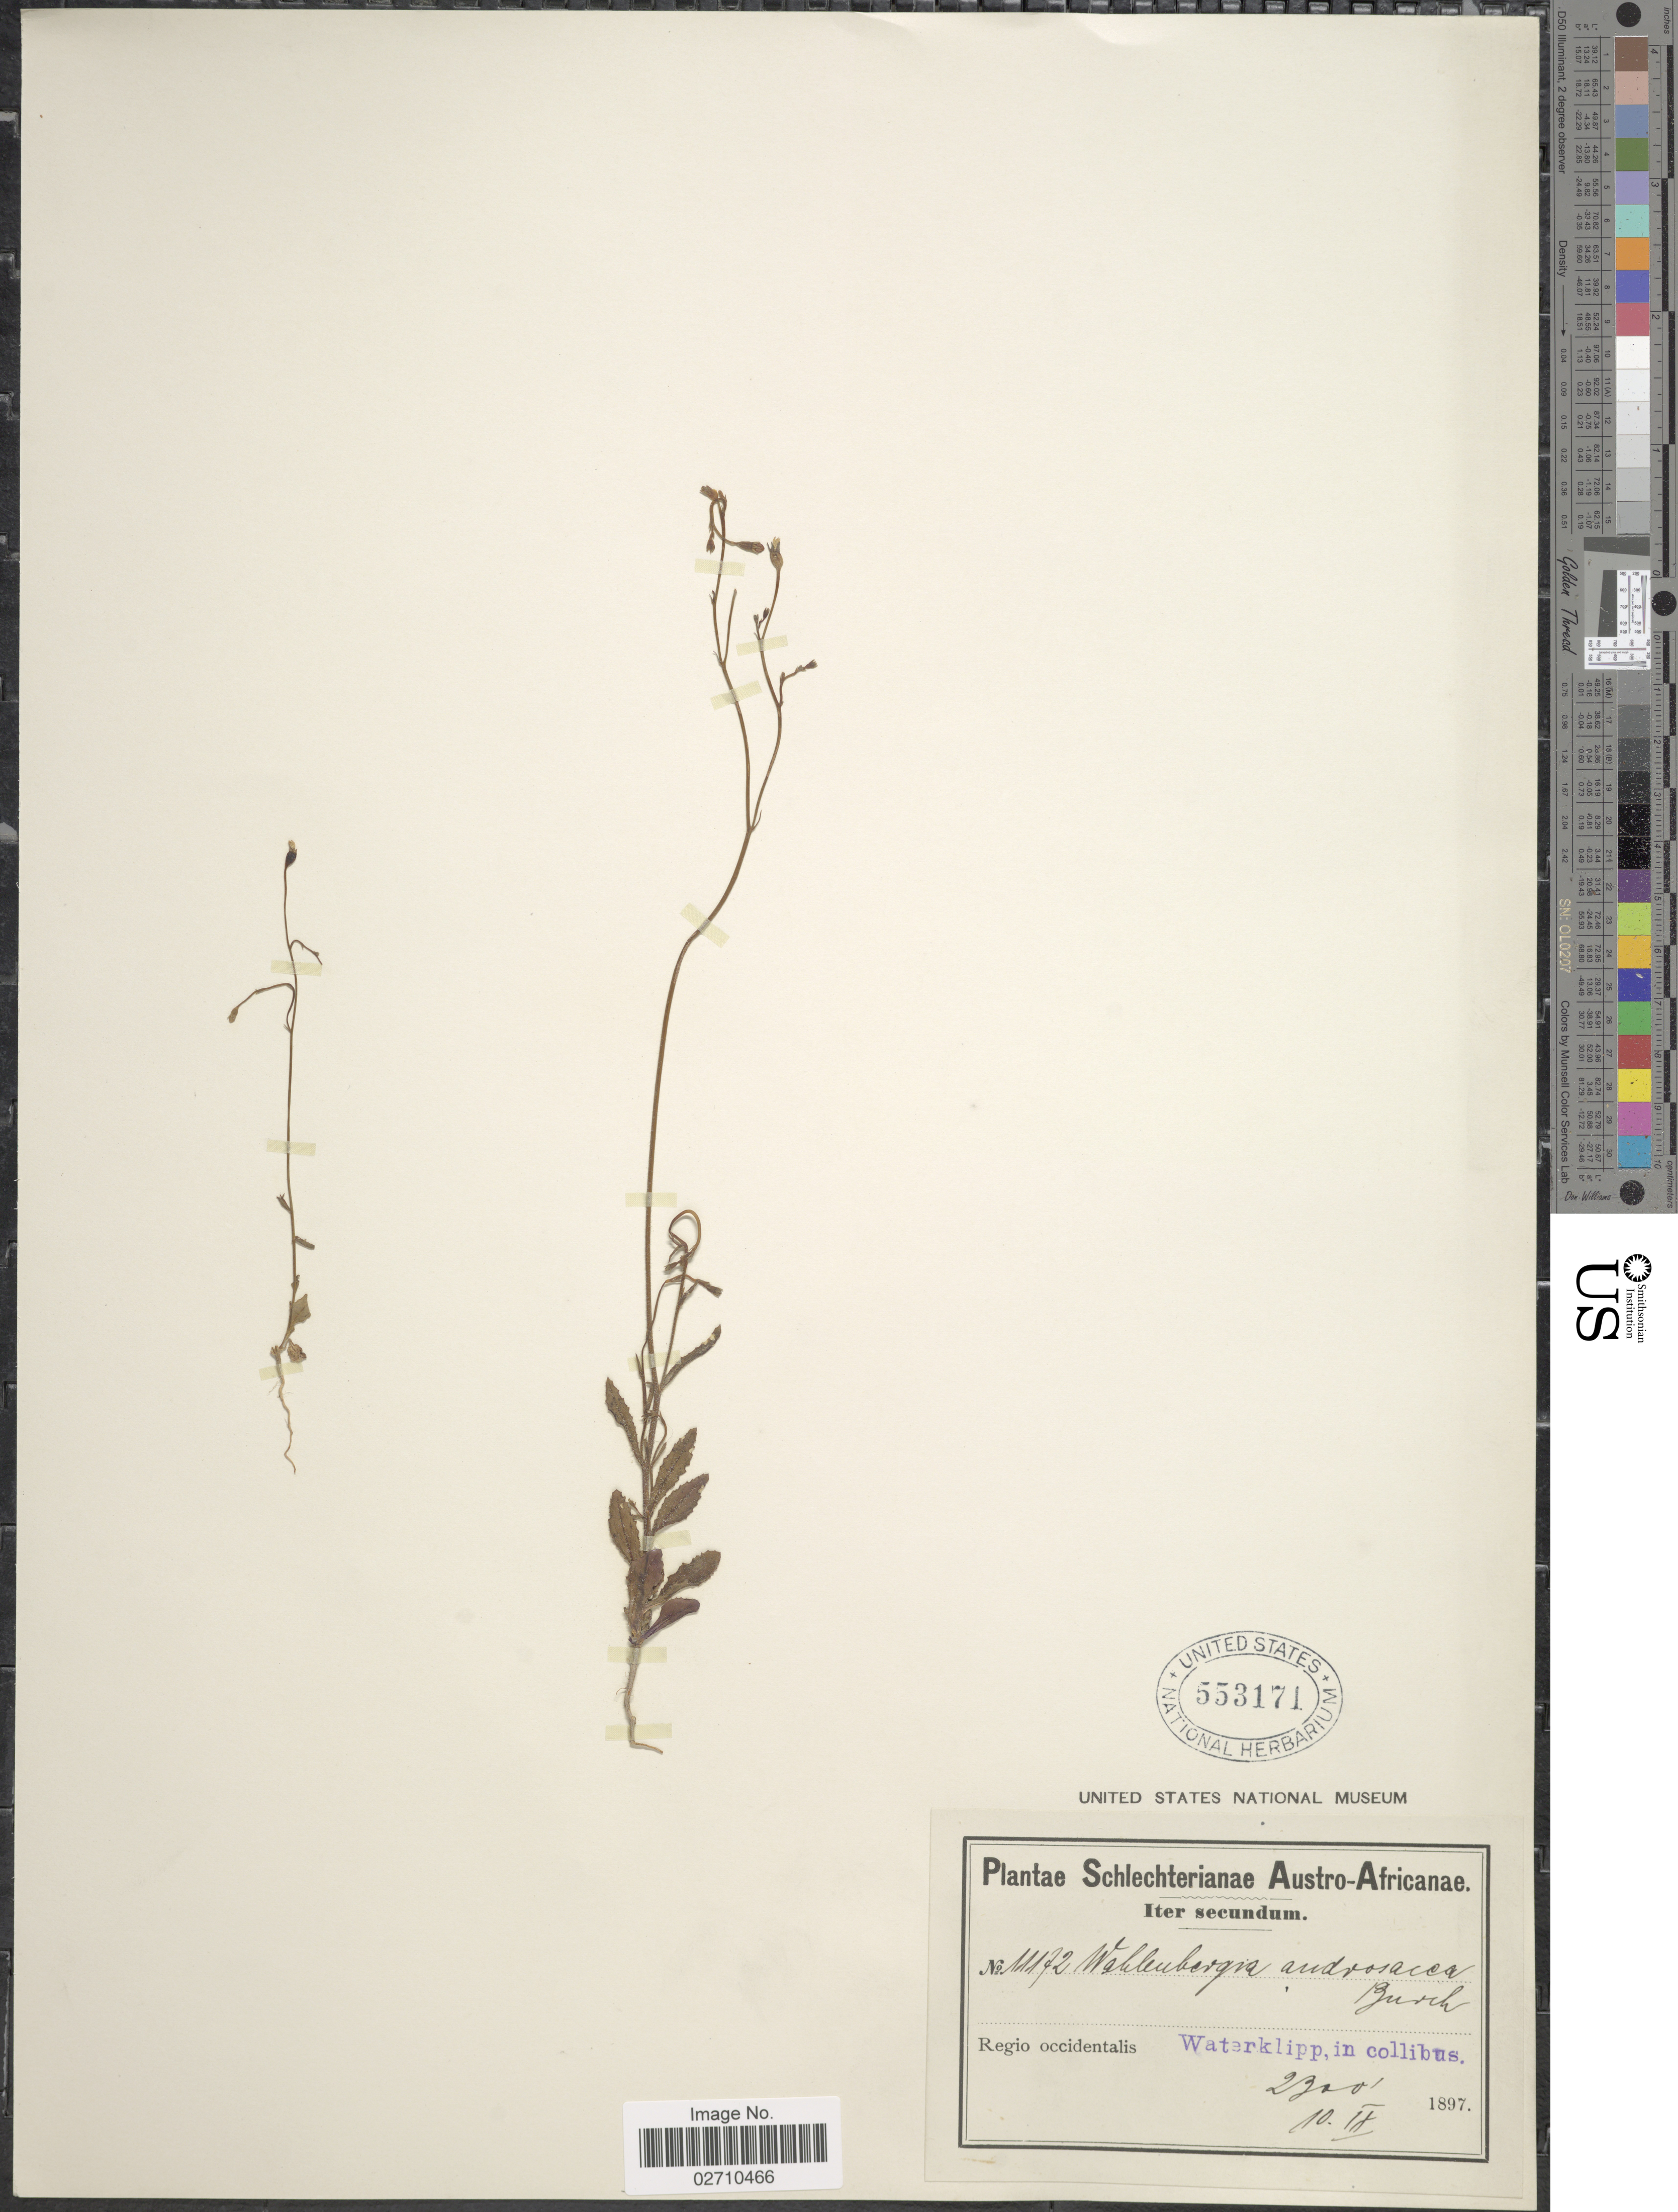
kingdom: Plantae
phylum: Tracheophyta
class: Magnoliopsida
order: Asterales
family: Campanulaceae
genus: Wahlenbergia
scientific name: Wahlenbergia androsacea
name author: A. DC.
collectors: Schlechter, --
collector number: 11172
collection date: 1897-09-10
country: South Africa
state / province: Northern Cape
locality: Austro-Africanae. Regio occidentalis. Waterklipp, in collibus.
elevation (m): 701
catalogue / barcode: US 553171